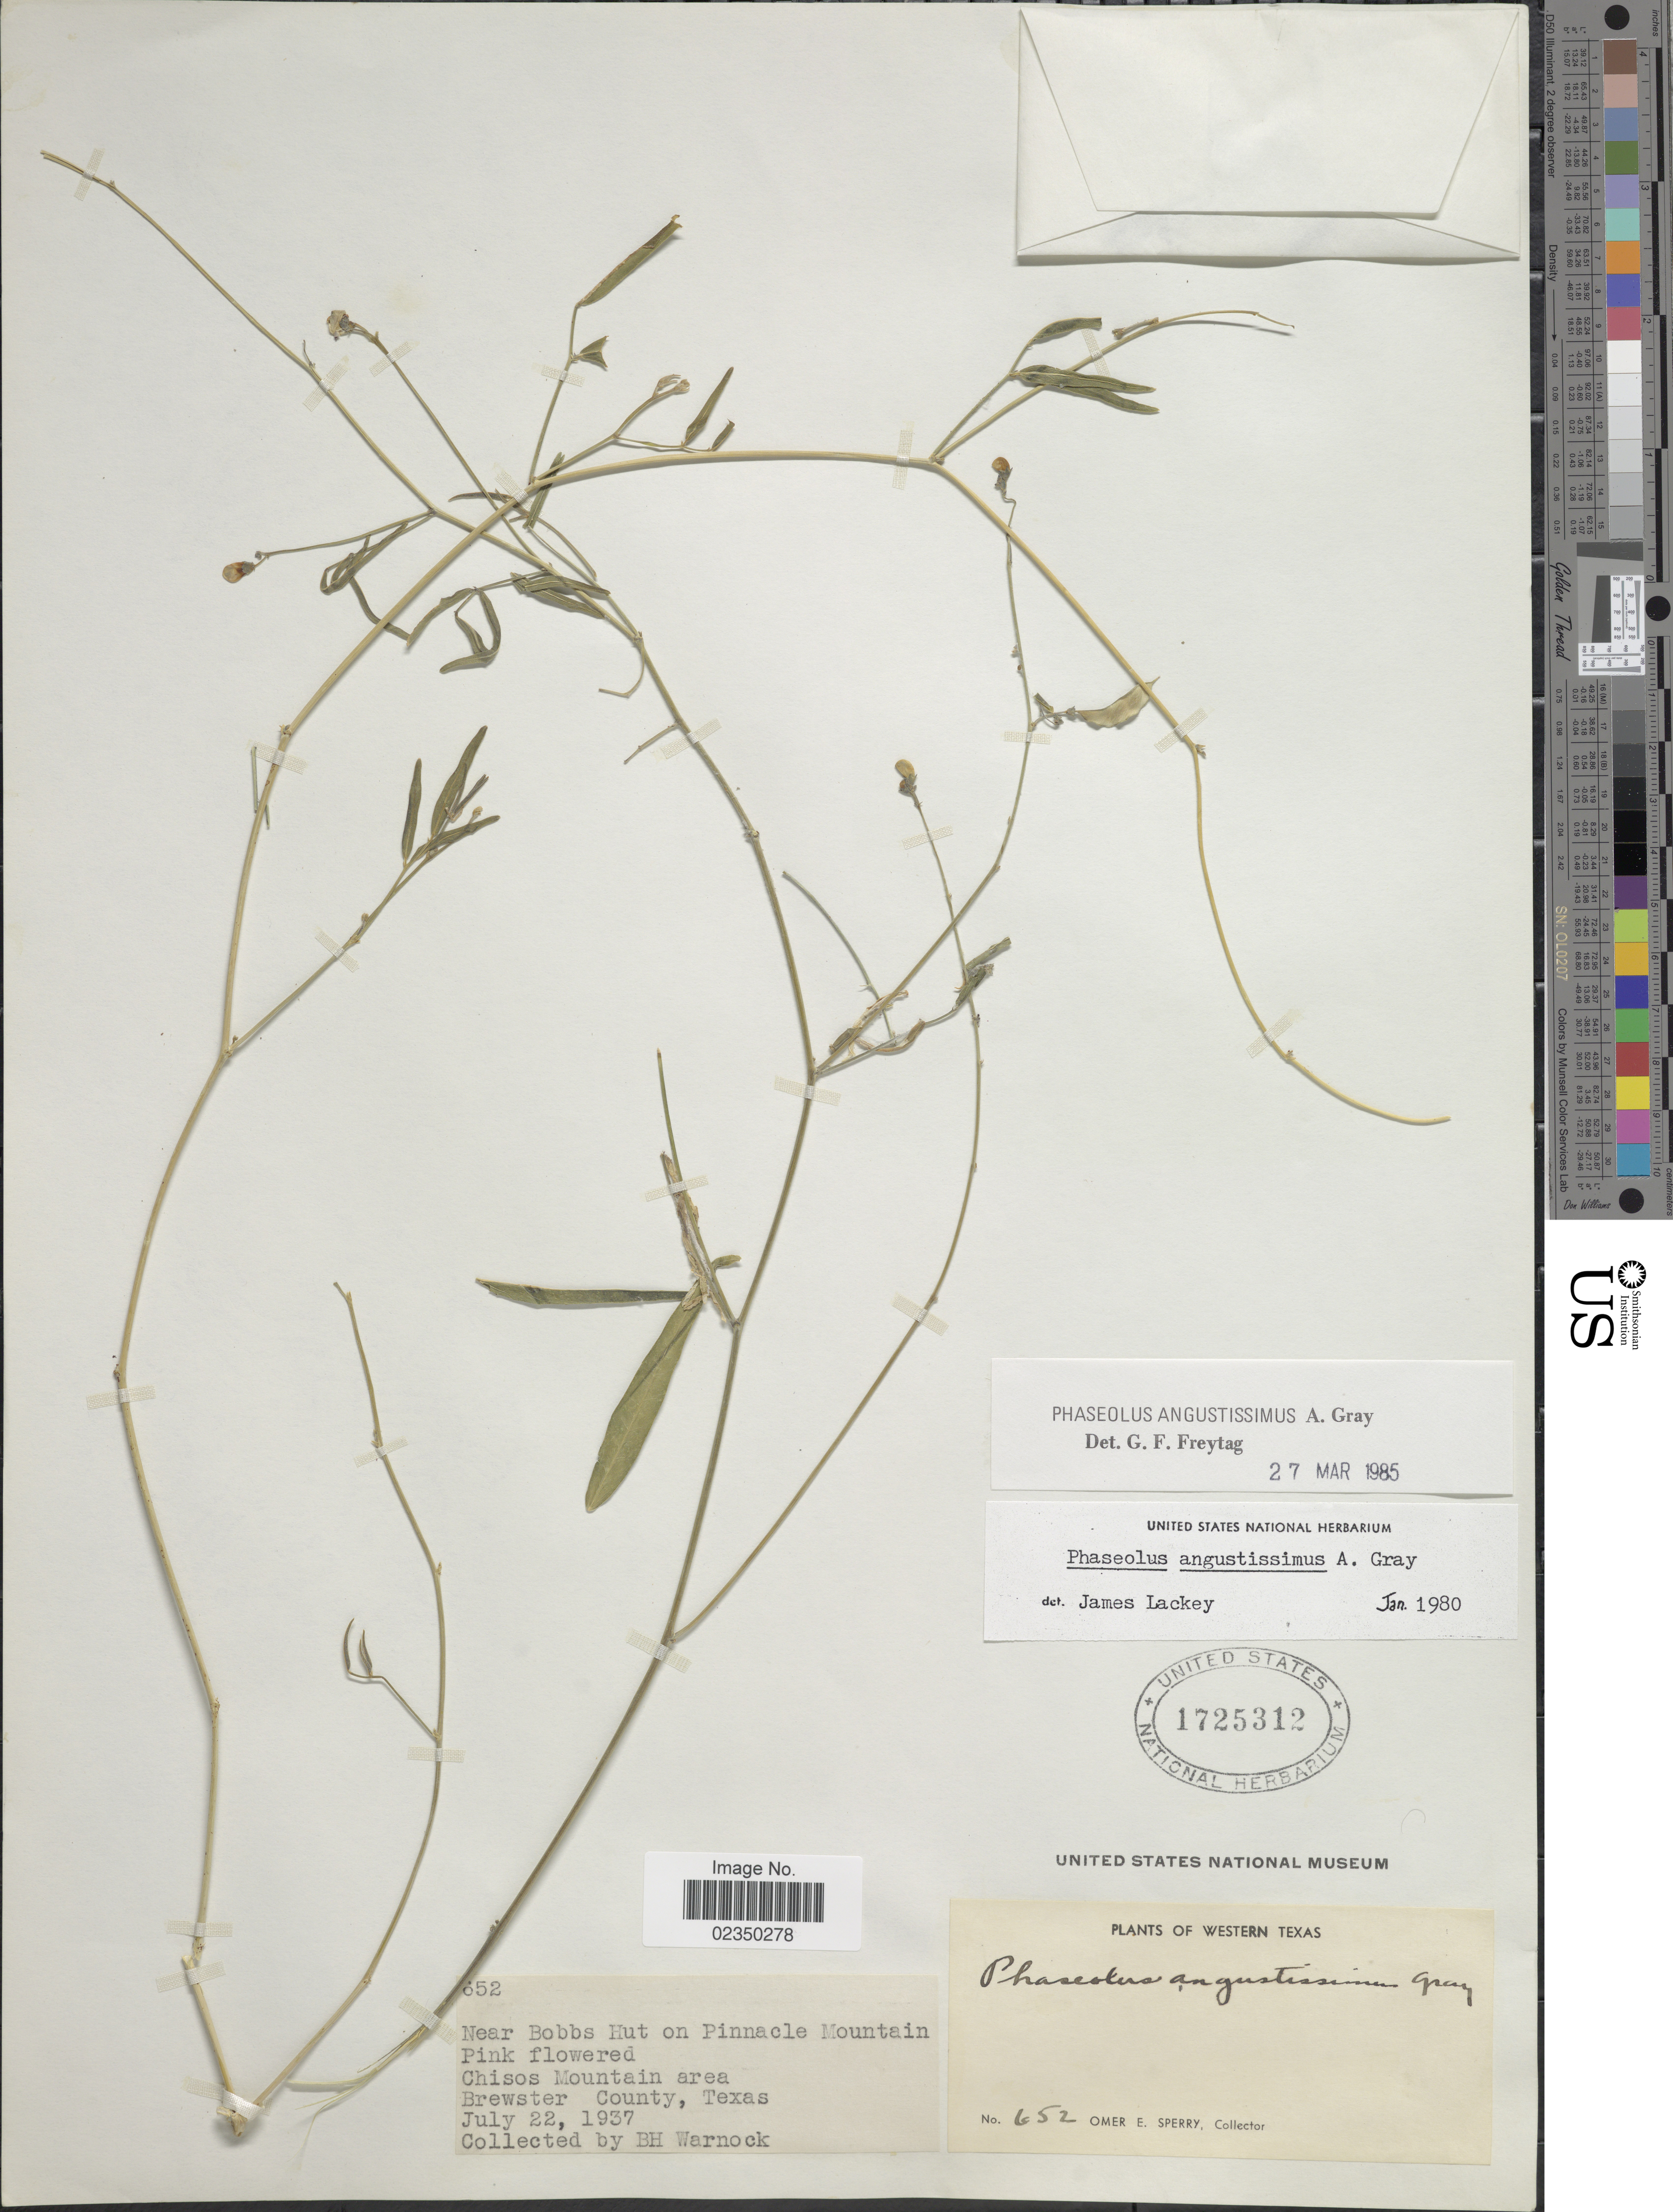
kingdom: Plantae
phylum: Tracheophyta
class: Magnoliopsida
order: Fabales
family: Fabaceae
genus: Phaseolus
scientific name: Phaseolus angustissimus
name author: A. Gray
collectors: O. E. Sperry & B. H. Warnock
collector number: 652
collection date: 1937-07-22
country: United States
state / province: Texas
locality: Western Texas, Chisos Mountain area, Brewster County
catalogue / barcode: US 1725312